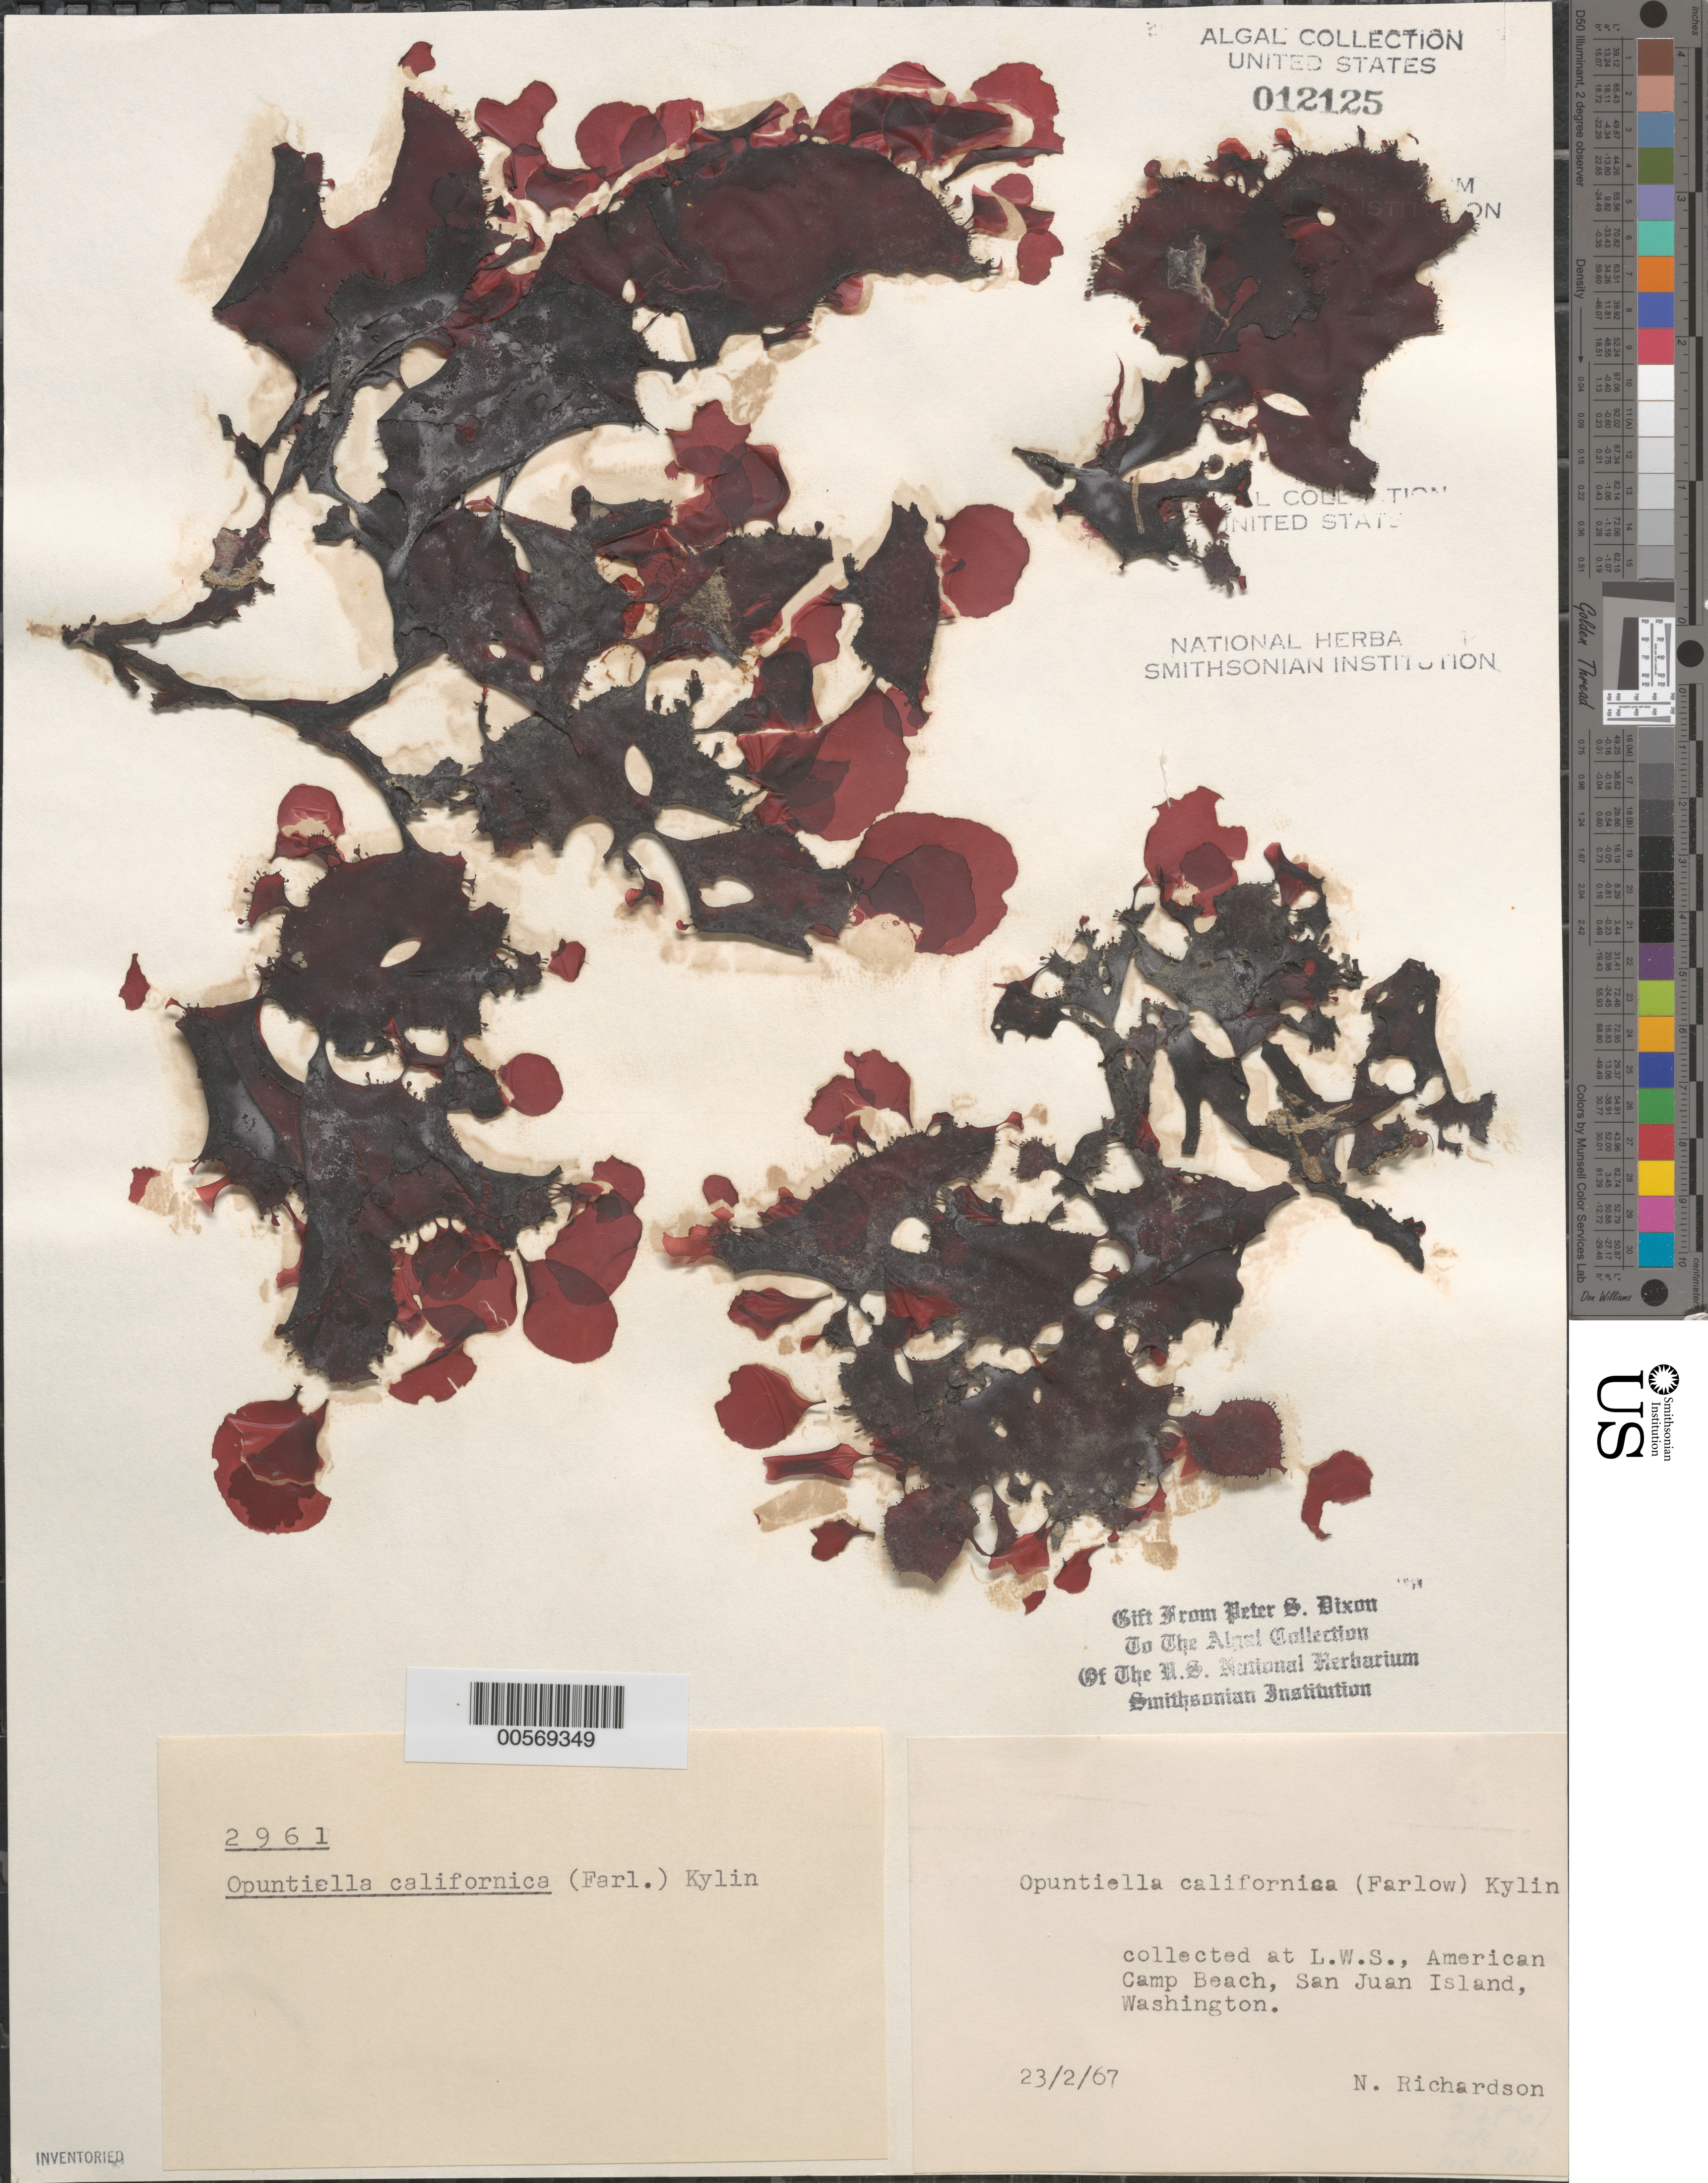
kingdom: Plantae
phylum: Rhodophyta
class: Florideophyceae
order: Gigartinales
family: Furcellariaceae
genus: Opuntiella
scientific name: Opuntiella californica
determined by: Dixon, P. S.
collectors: N. Richardson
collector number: PSD 2961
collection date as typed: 23 Feb 1967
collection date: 1967-02-23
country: United States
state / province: Washington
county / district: San Juan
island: San Juan Island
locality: American Camp Beach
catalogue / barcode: US 12125